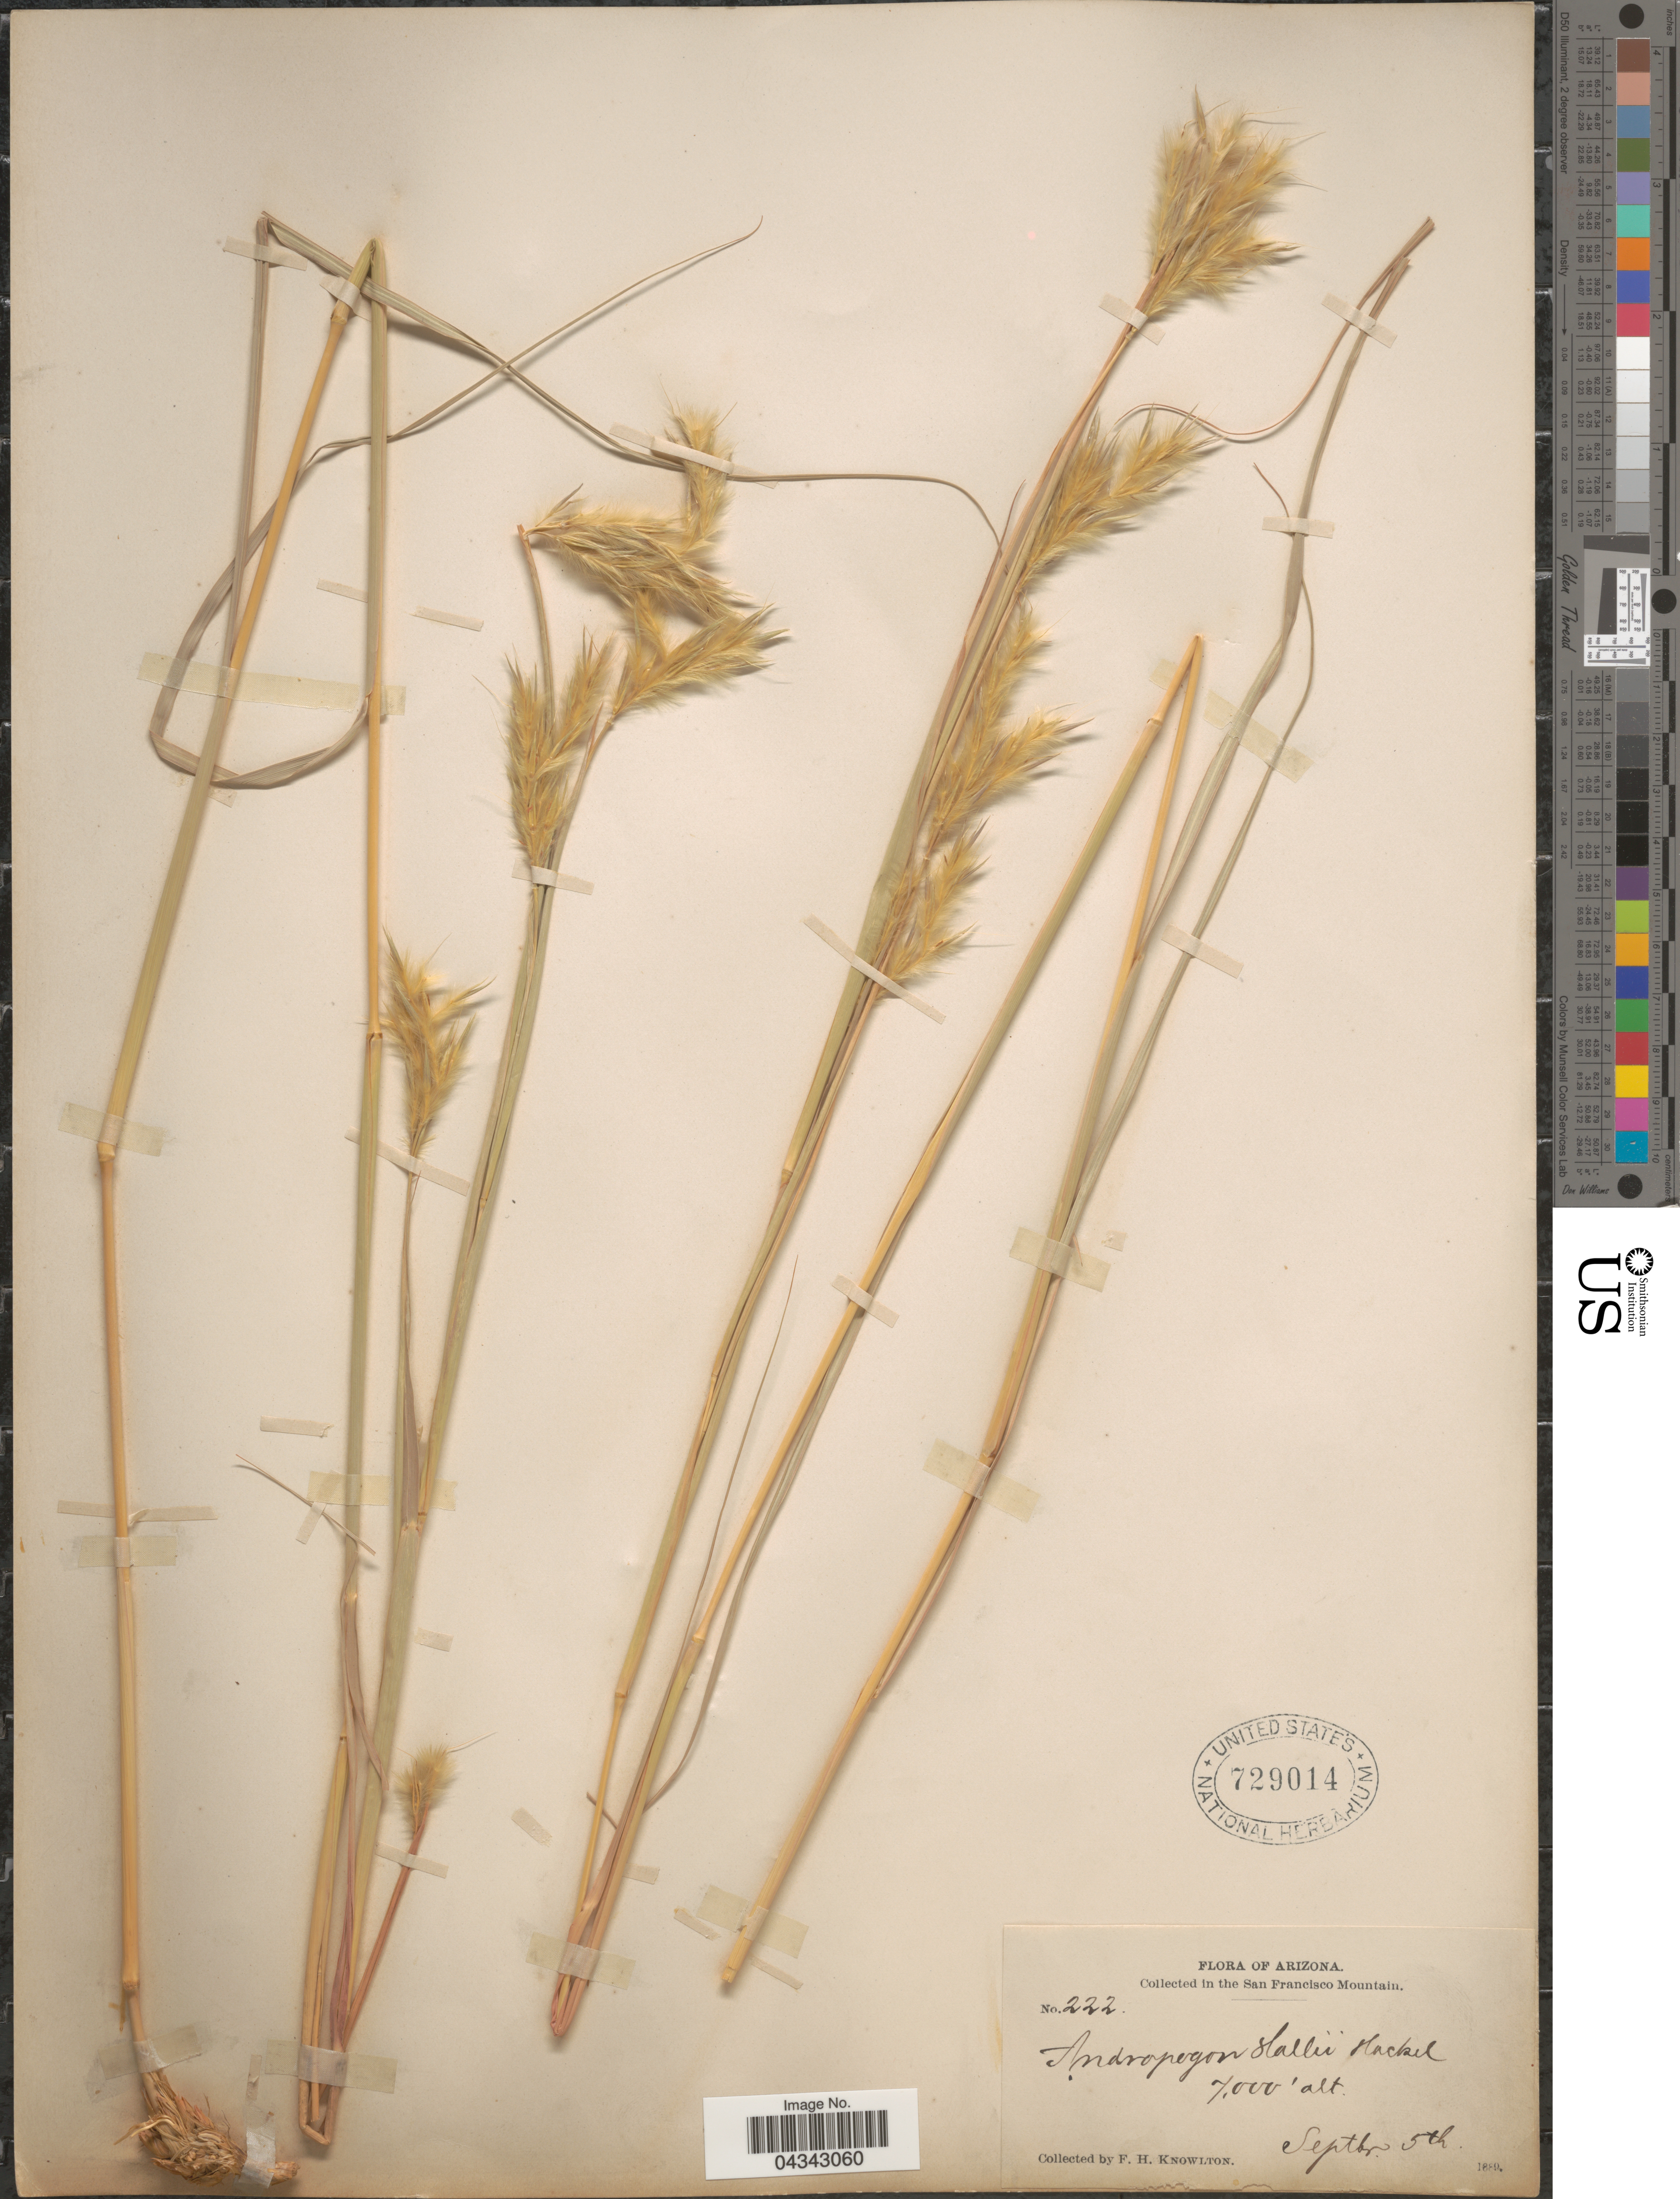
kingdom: Plantae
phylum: Tracheophyta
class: Liliopsida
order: Poales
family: Poaceae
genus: Andropogon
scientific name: Andropogon gerardii subsp. hallii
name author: (Hack.) Wipff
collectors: F. H. Knowlton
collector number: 222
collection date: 1889-09-05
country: United States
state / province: Arizona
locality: In the San Francisco Mountain.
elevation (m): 2134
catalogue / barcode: US 729014